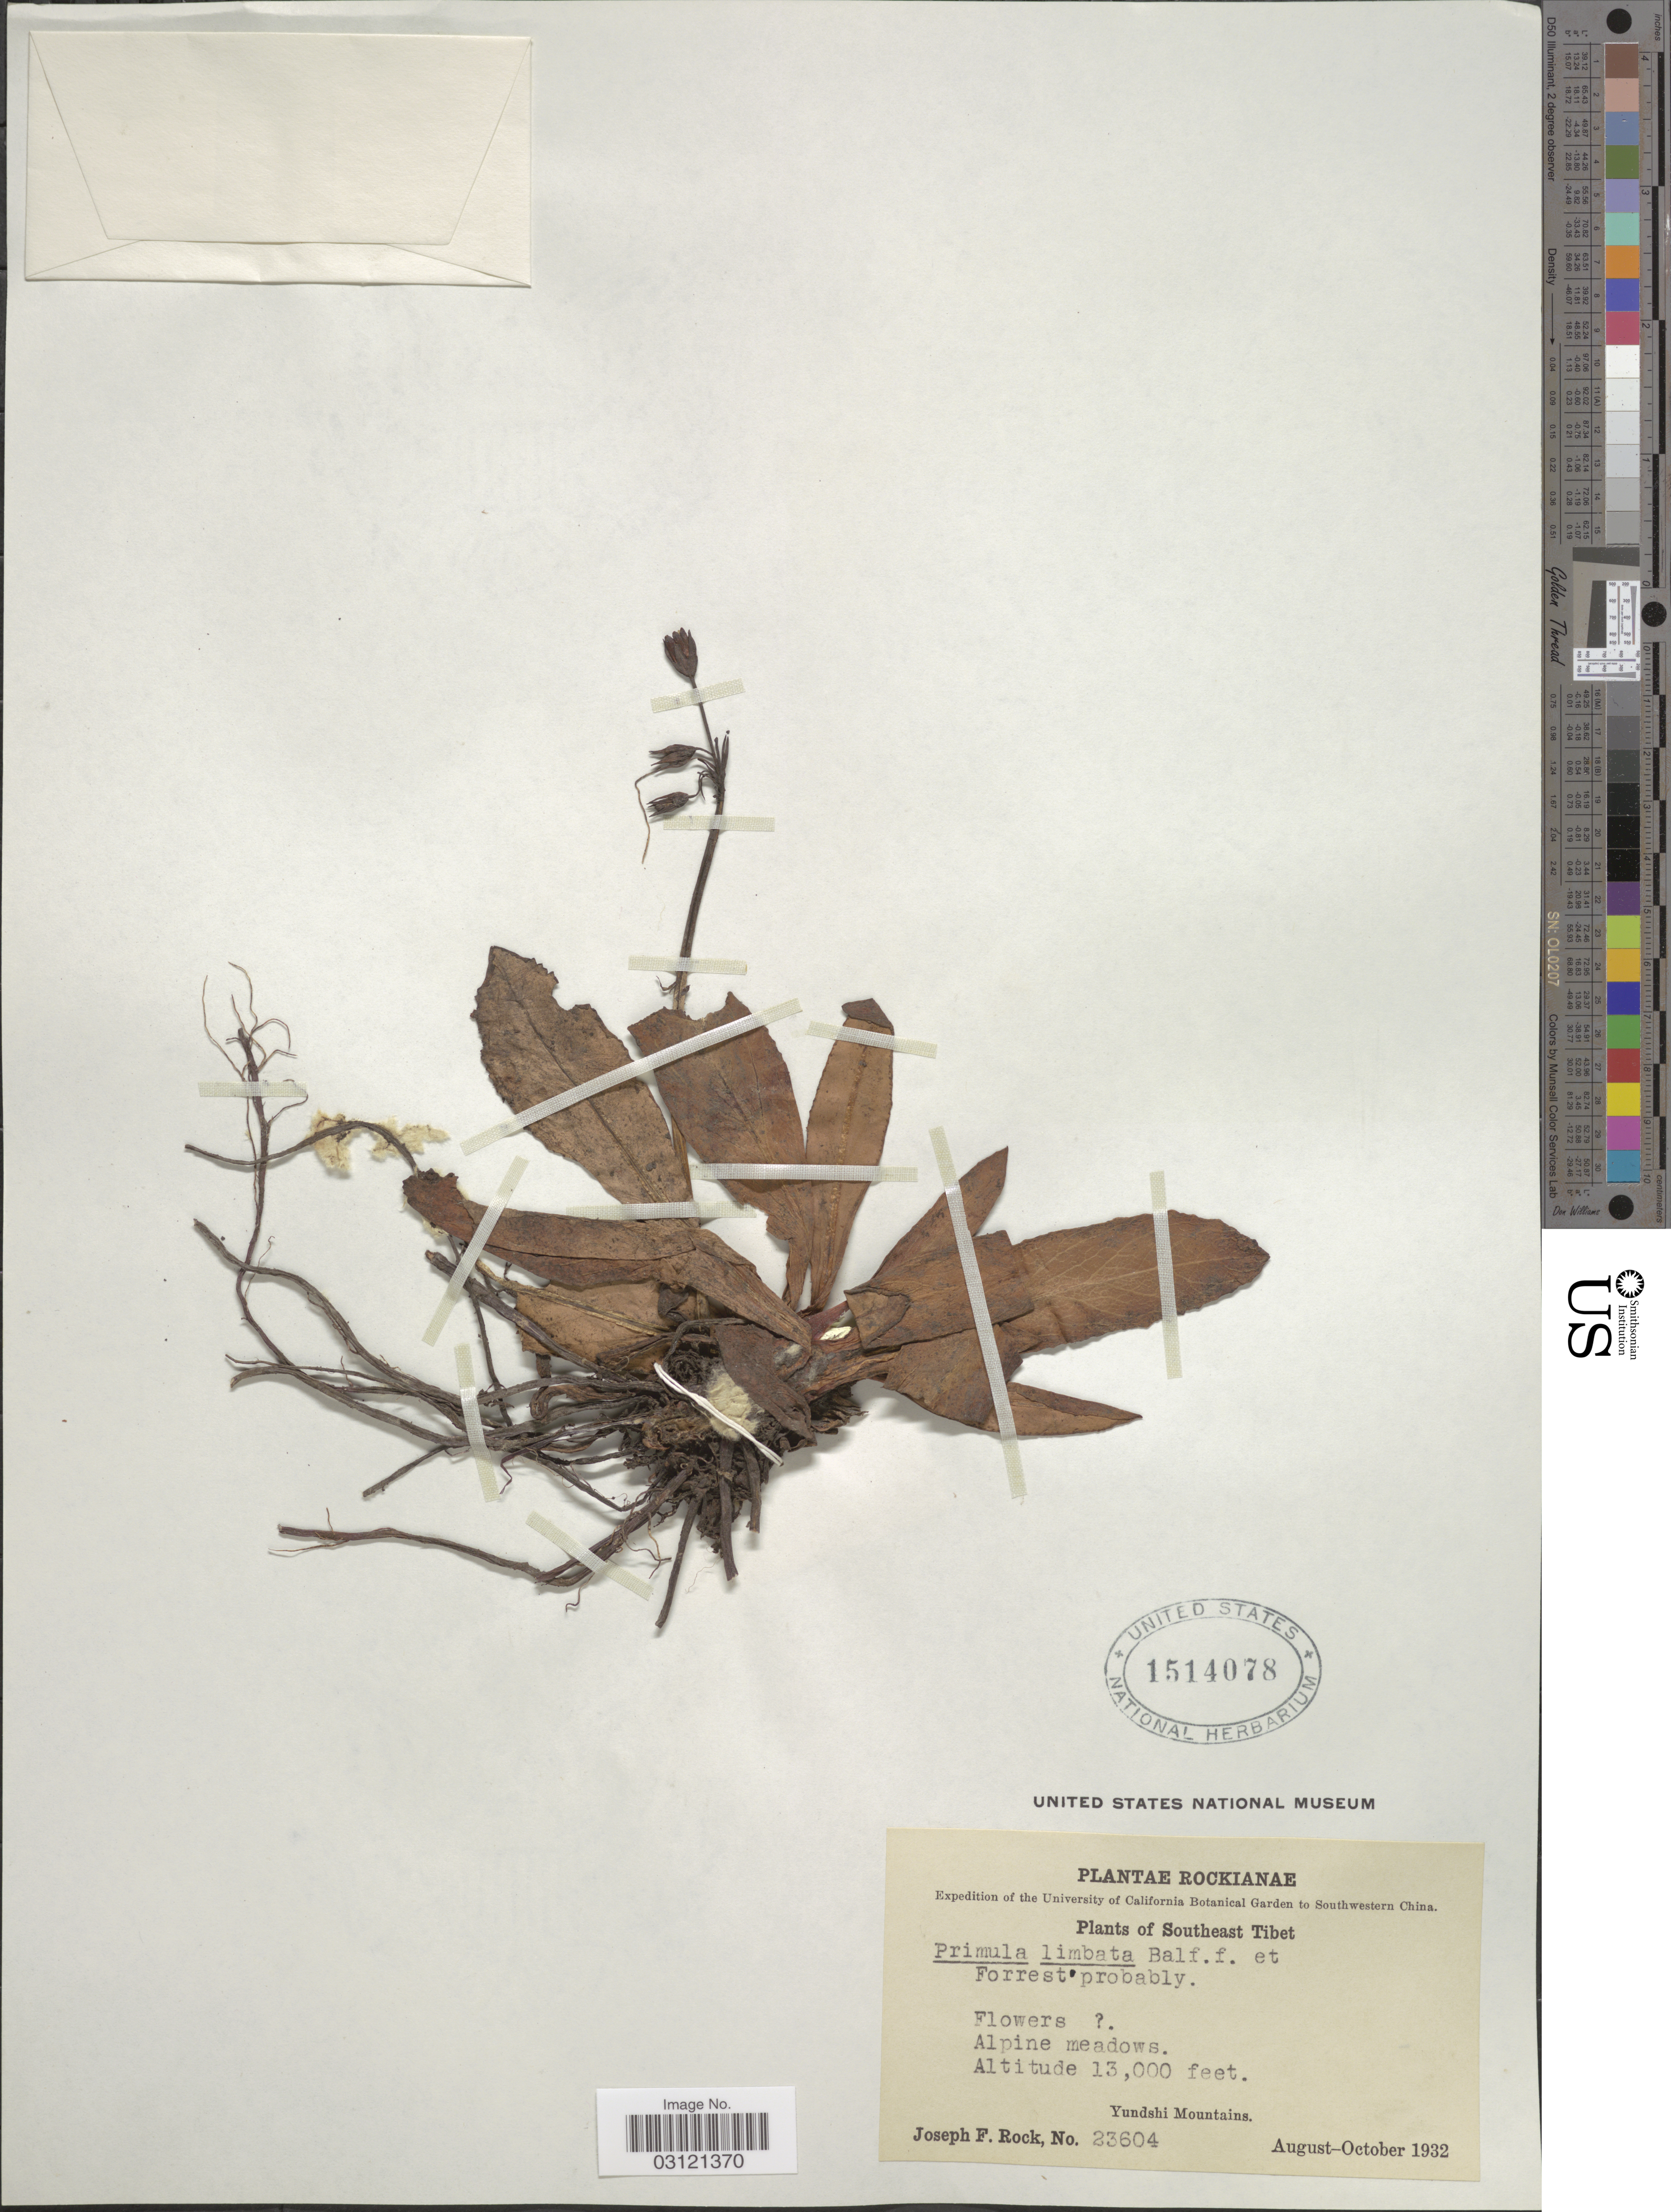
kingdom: Plantae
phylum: Tracheophyta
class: Magnoliopsida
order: Ericales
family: Primulaceae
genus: Primula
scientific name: Primula limbata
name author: Balf. f. & Forrest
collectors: J. F. Rock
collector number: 23604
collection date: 1932-08/1932-10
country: China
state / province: Xizang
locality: Southwestern China. Southeast Tibet. Alpine meadows. Yundshi Mountains.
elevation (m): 3962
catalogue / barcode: US 1514078